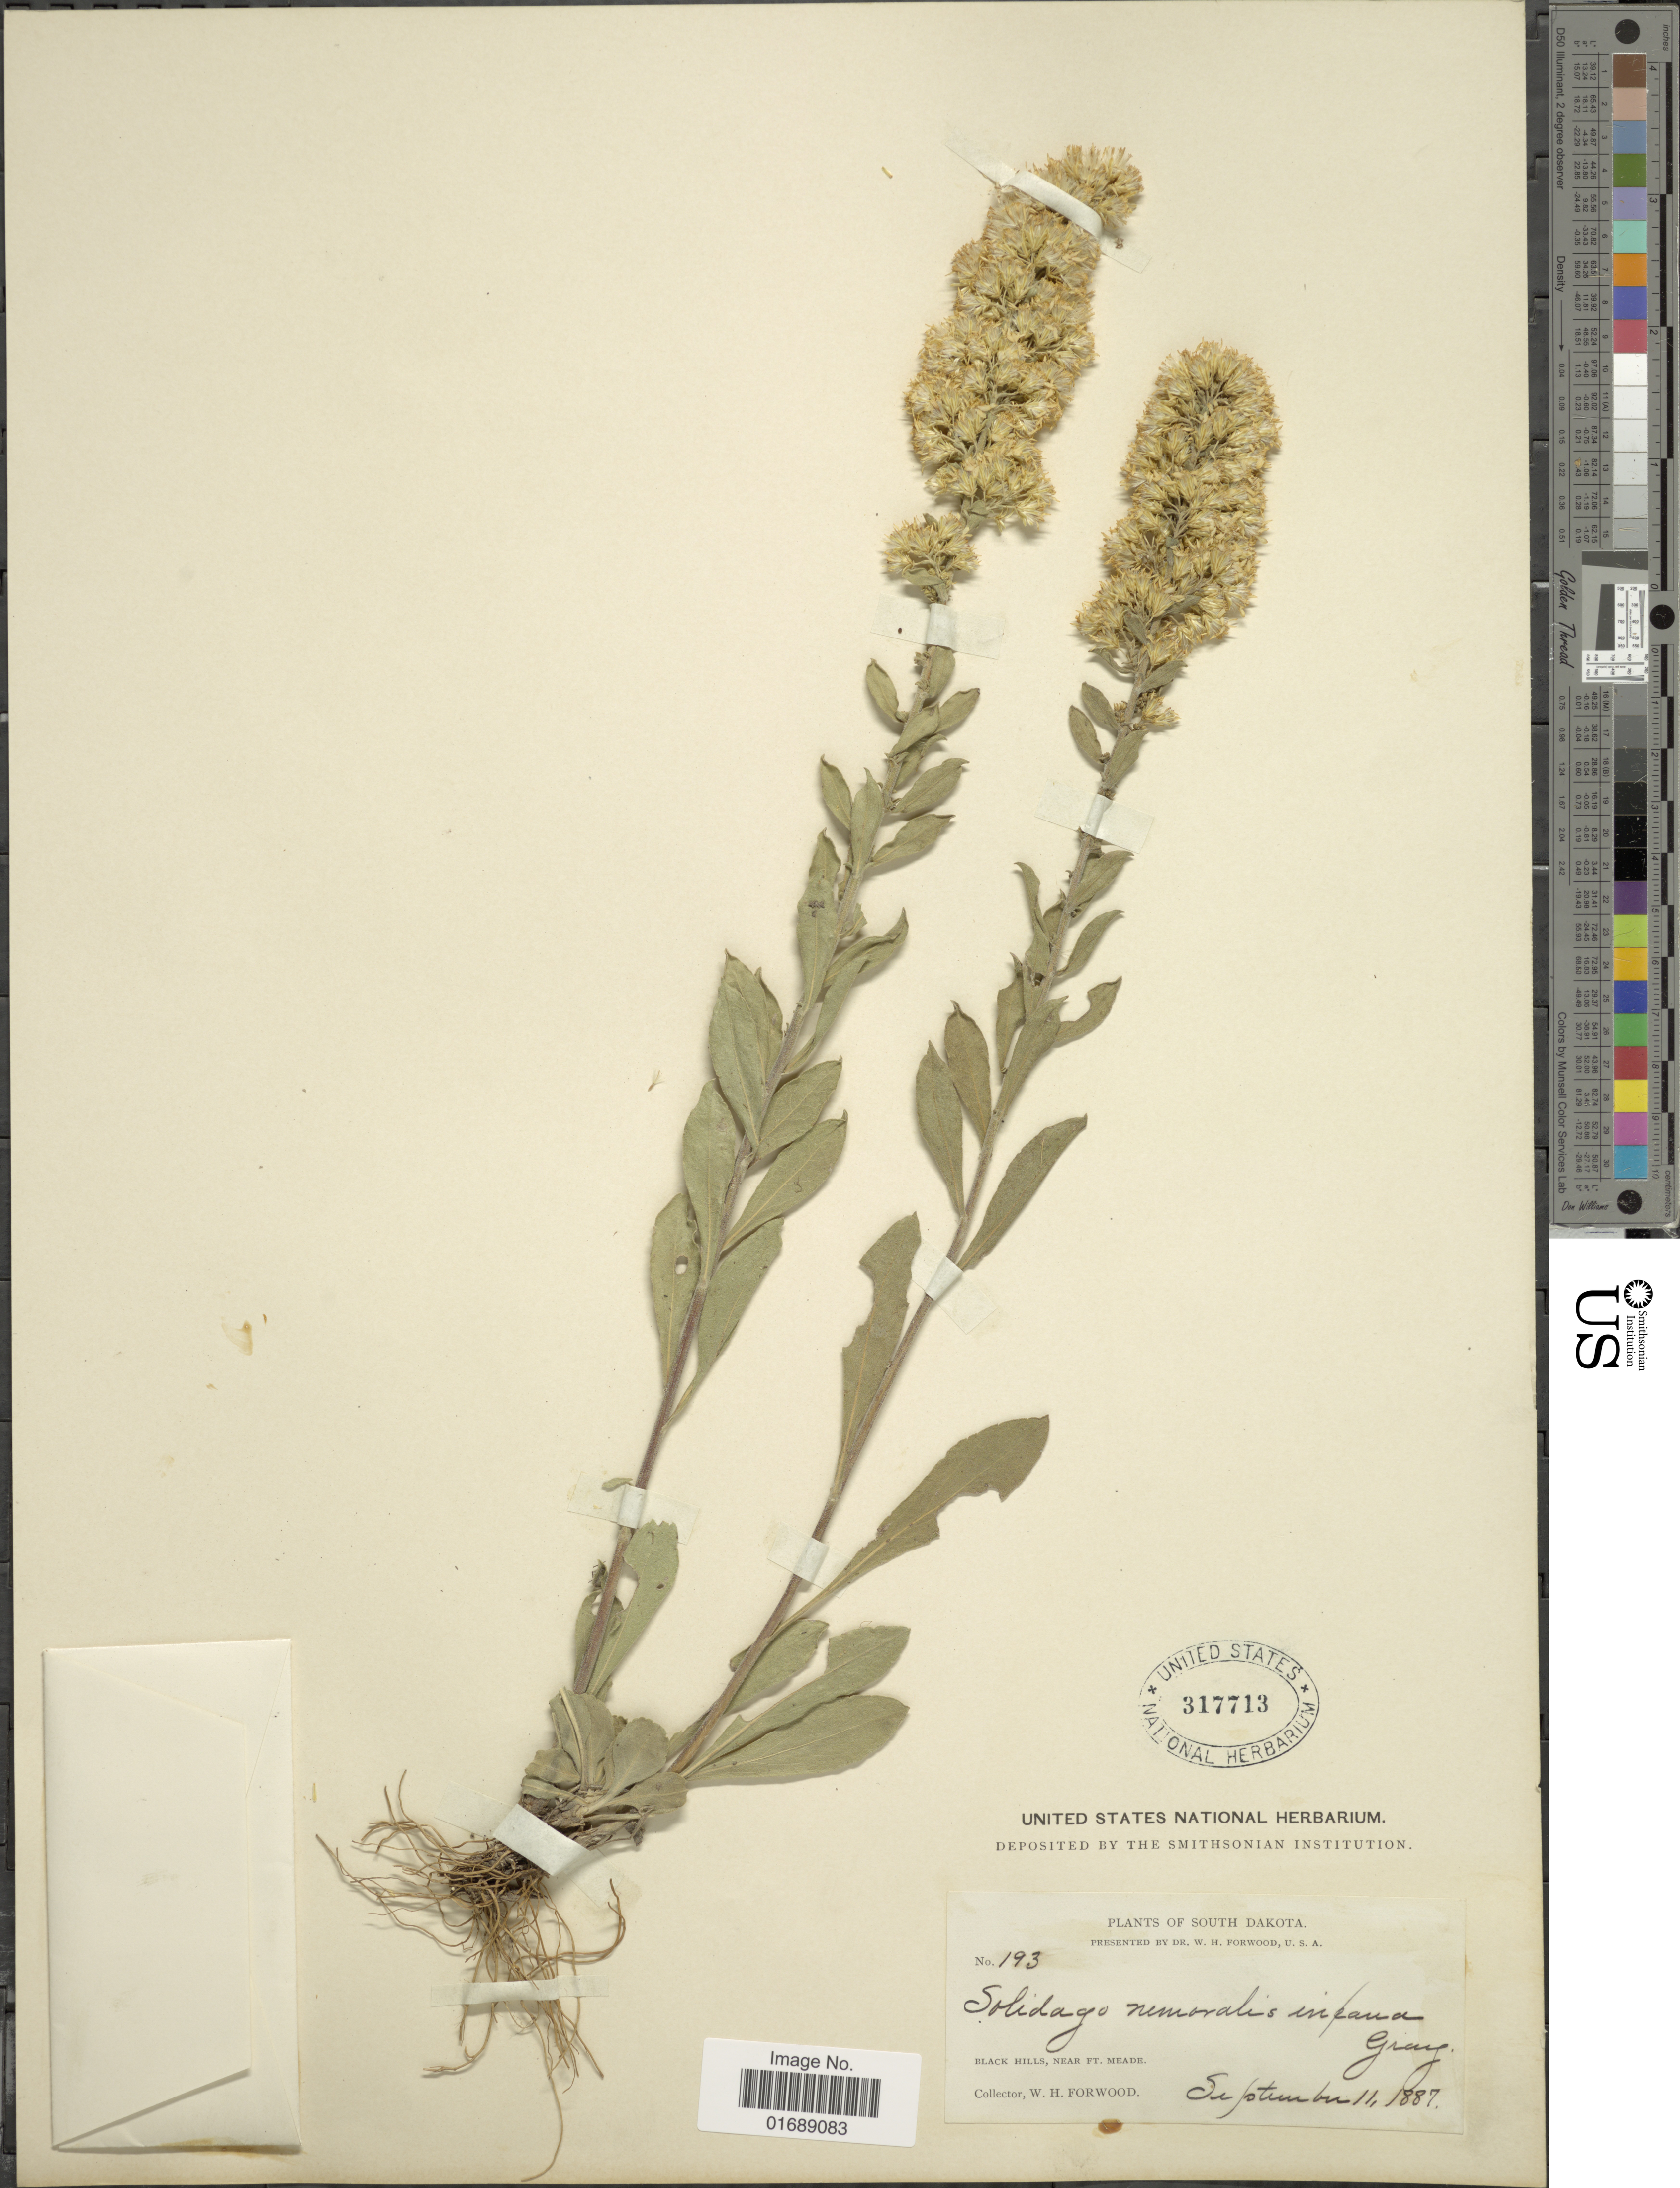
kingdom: Plantae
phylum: Tracheophyta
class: Magnoliopsida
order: Asterales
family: Asteraceae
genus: Solidago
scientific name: Solidago nemoralis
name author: Aiton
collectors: W. Forwood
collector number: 193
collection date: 1887-09-11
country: United States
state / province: South Dakota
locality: Black Hills, Near Ft. Meade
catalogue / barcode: US 317713